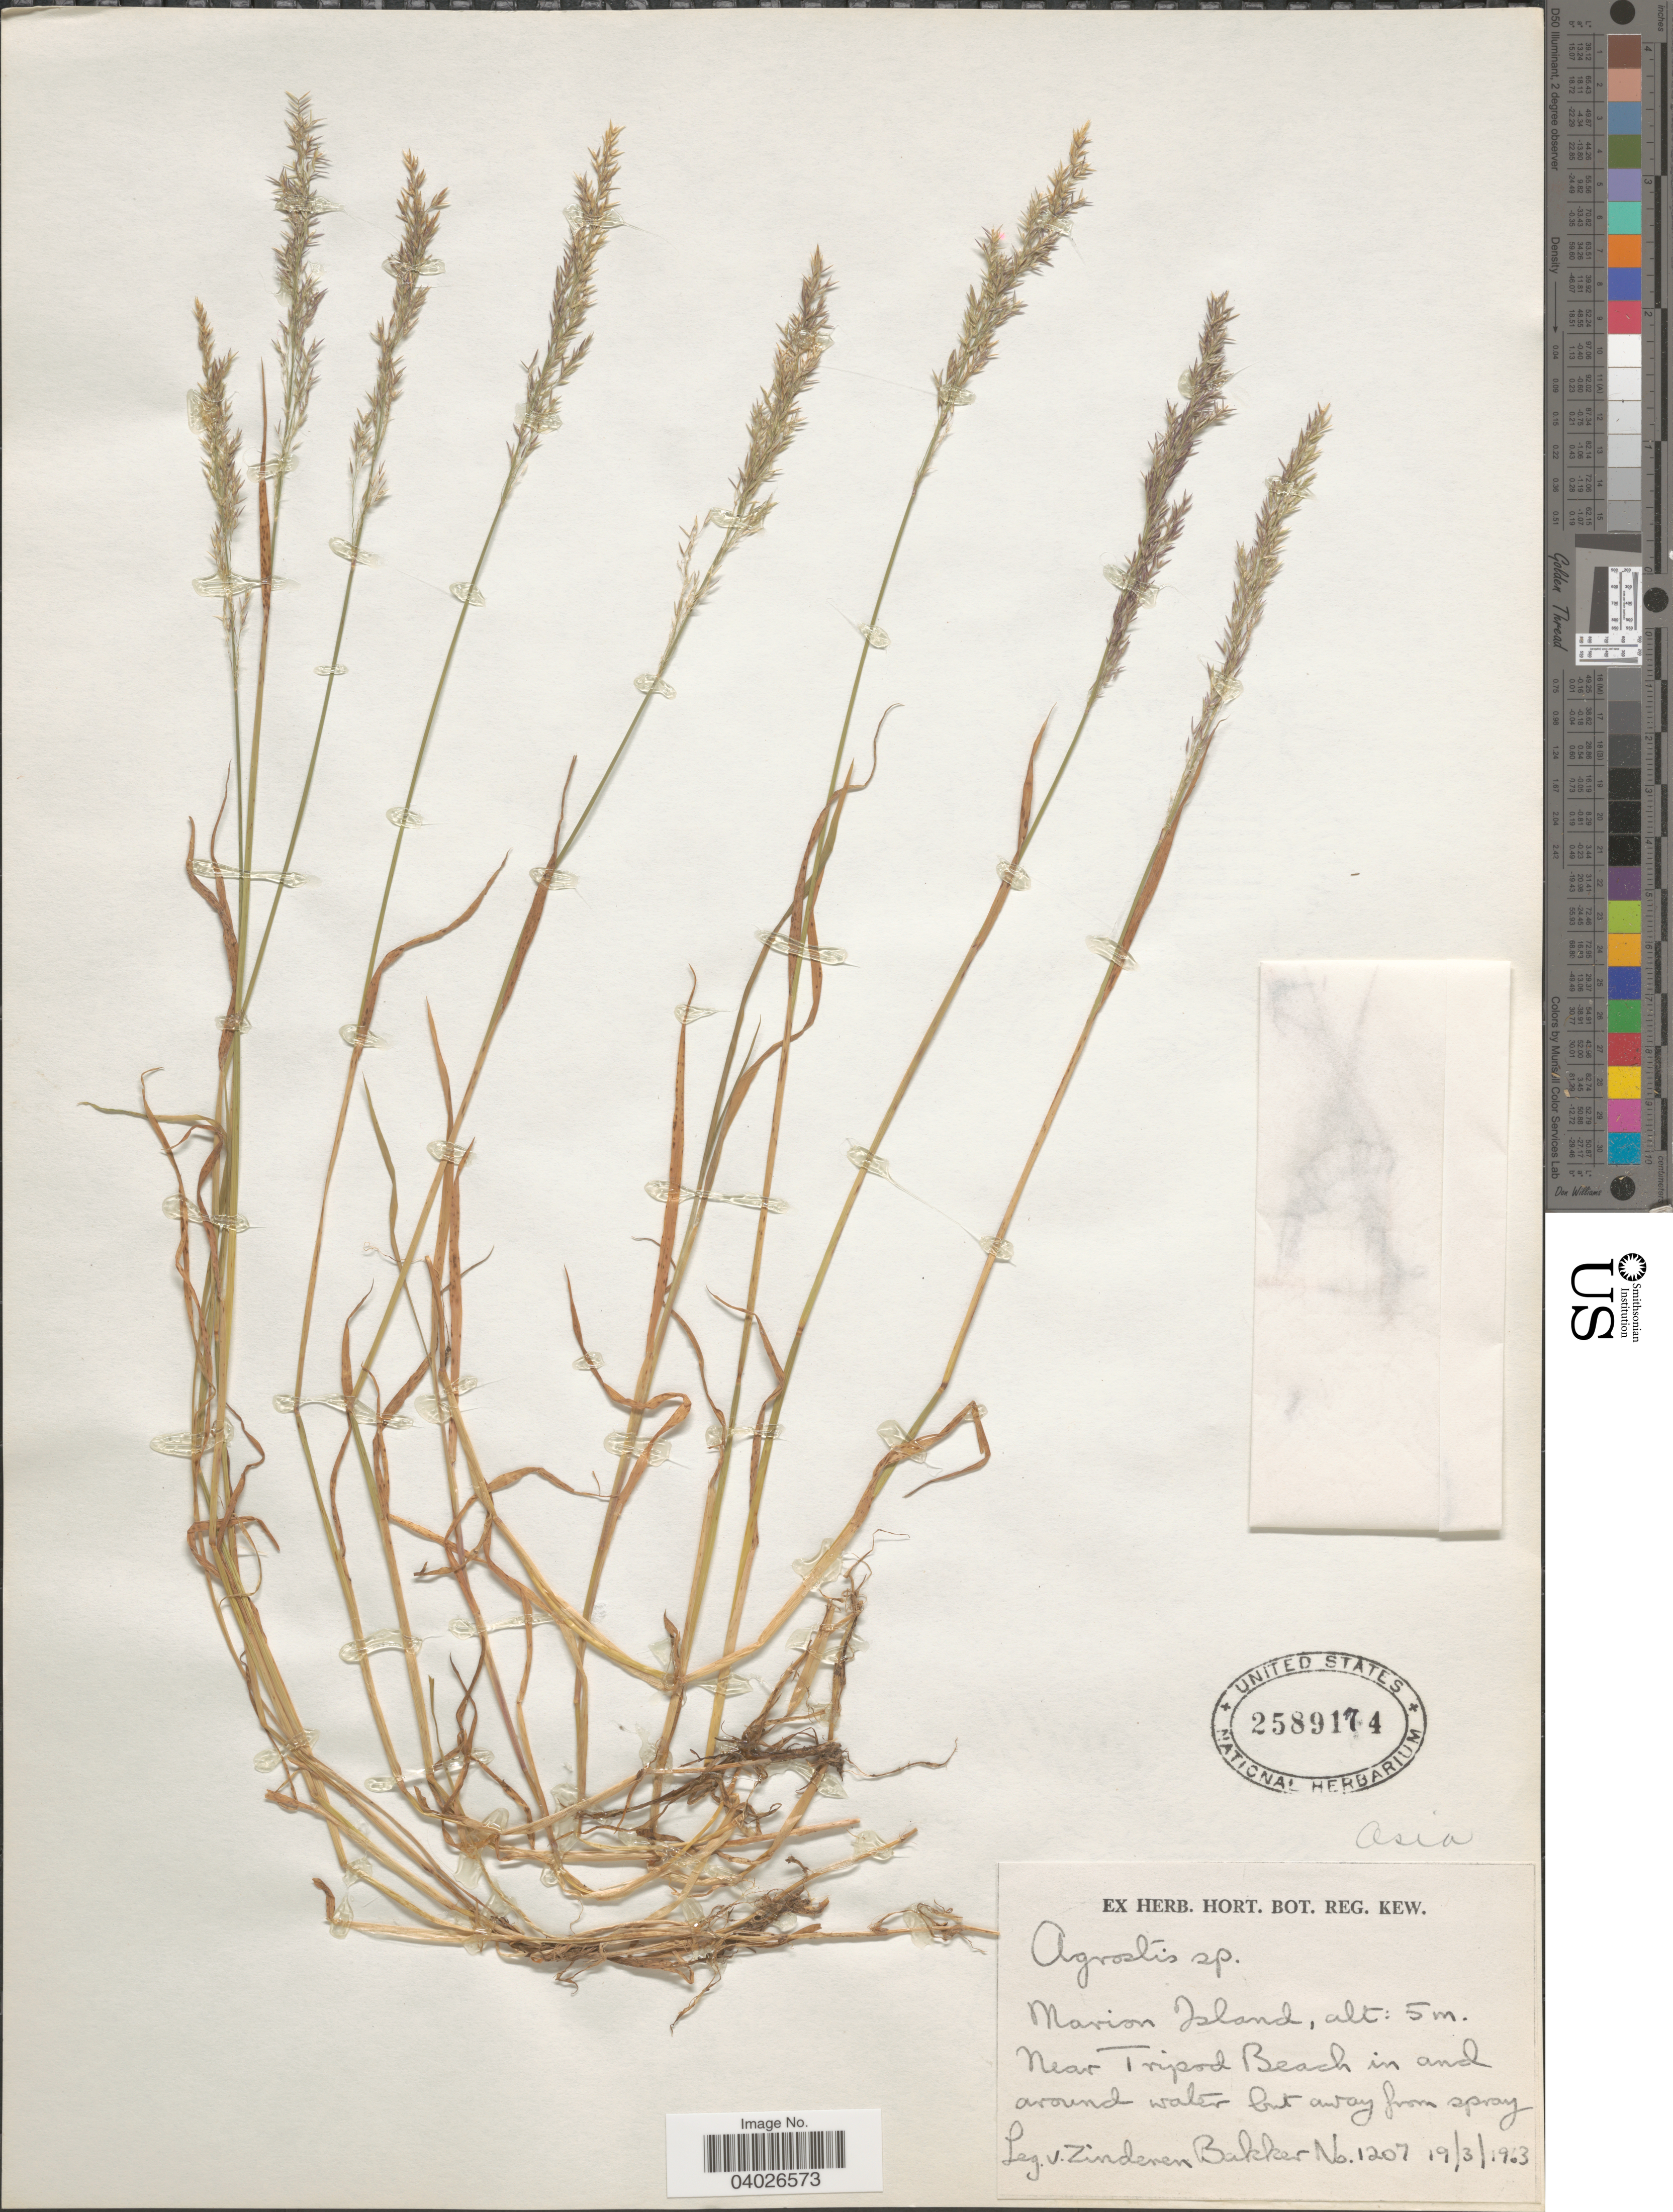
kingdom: Plantae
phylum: Tracheophyta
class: Liliopsida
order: Poales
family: Poaceae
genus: Agrostis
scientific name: Agrostis sp.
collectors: E. van Zinderen-Bakker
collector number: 1207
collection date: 1963-03-19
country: Sub-Antarctic Islands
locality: Marion Island. Near Tripod Beach.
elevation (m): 5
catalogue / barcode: US 2589174